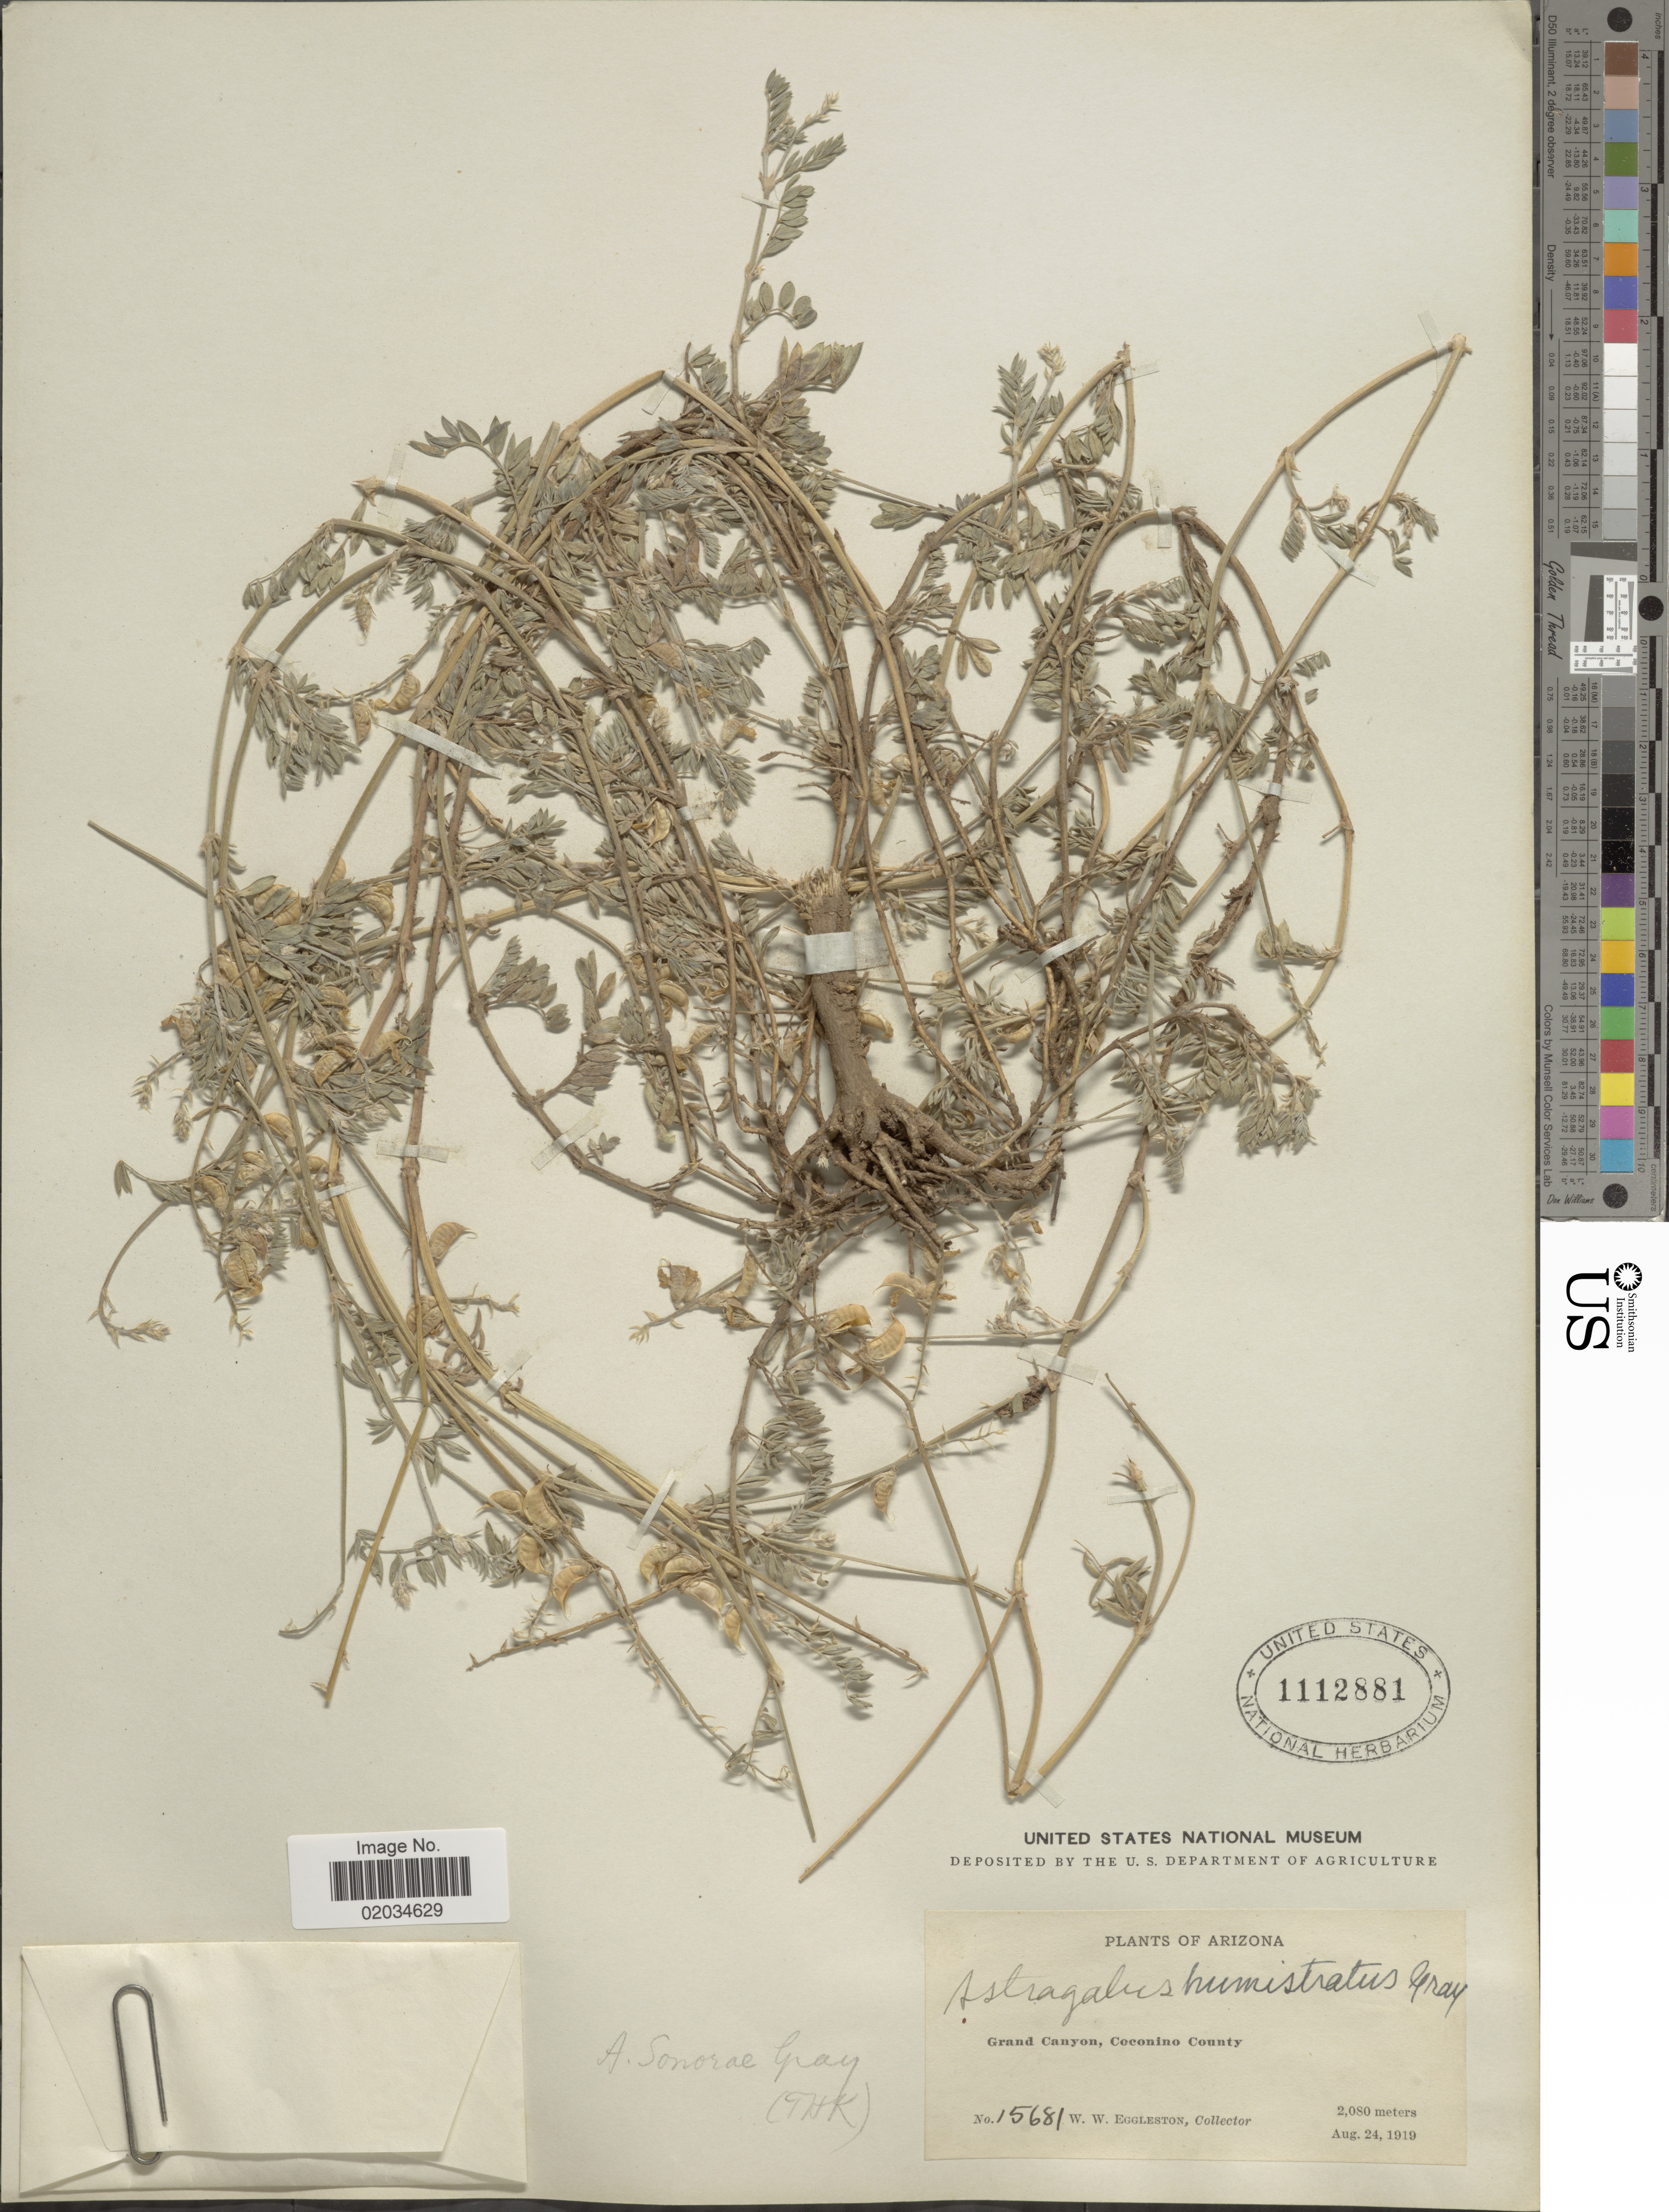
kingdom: Plantae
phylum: Tracheophyta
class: Magnoliopsida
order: Fabales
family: Fabaceae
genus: Astragalus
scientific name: Astragalus sonorae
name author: A. Gray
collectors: W. W. Eggleston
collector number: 15681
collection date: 1919-08-24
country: United States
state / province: Arizona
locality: Grand Canyon, Coconino County.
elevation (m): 2080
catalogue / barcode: US 1112881